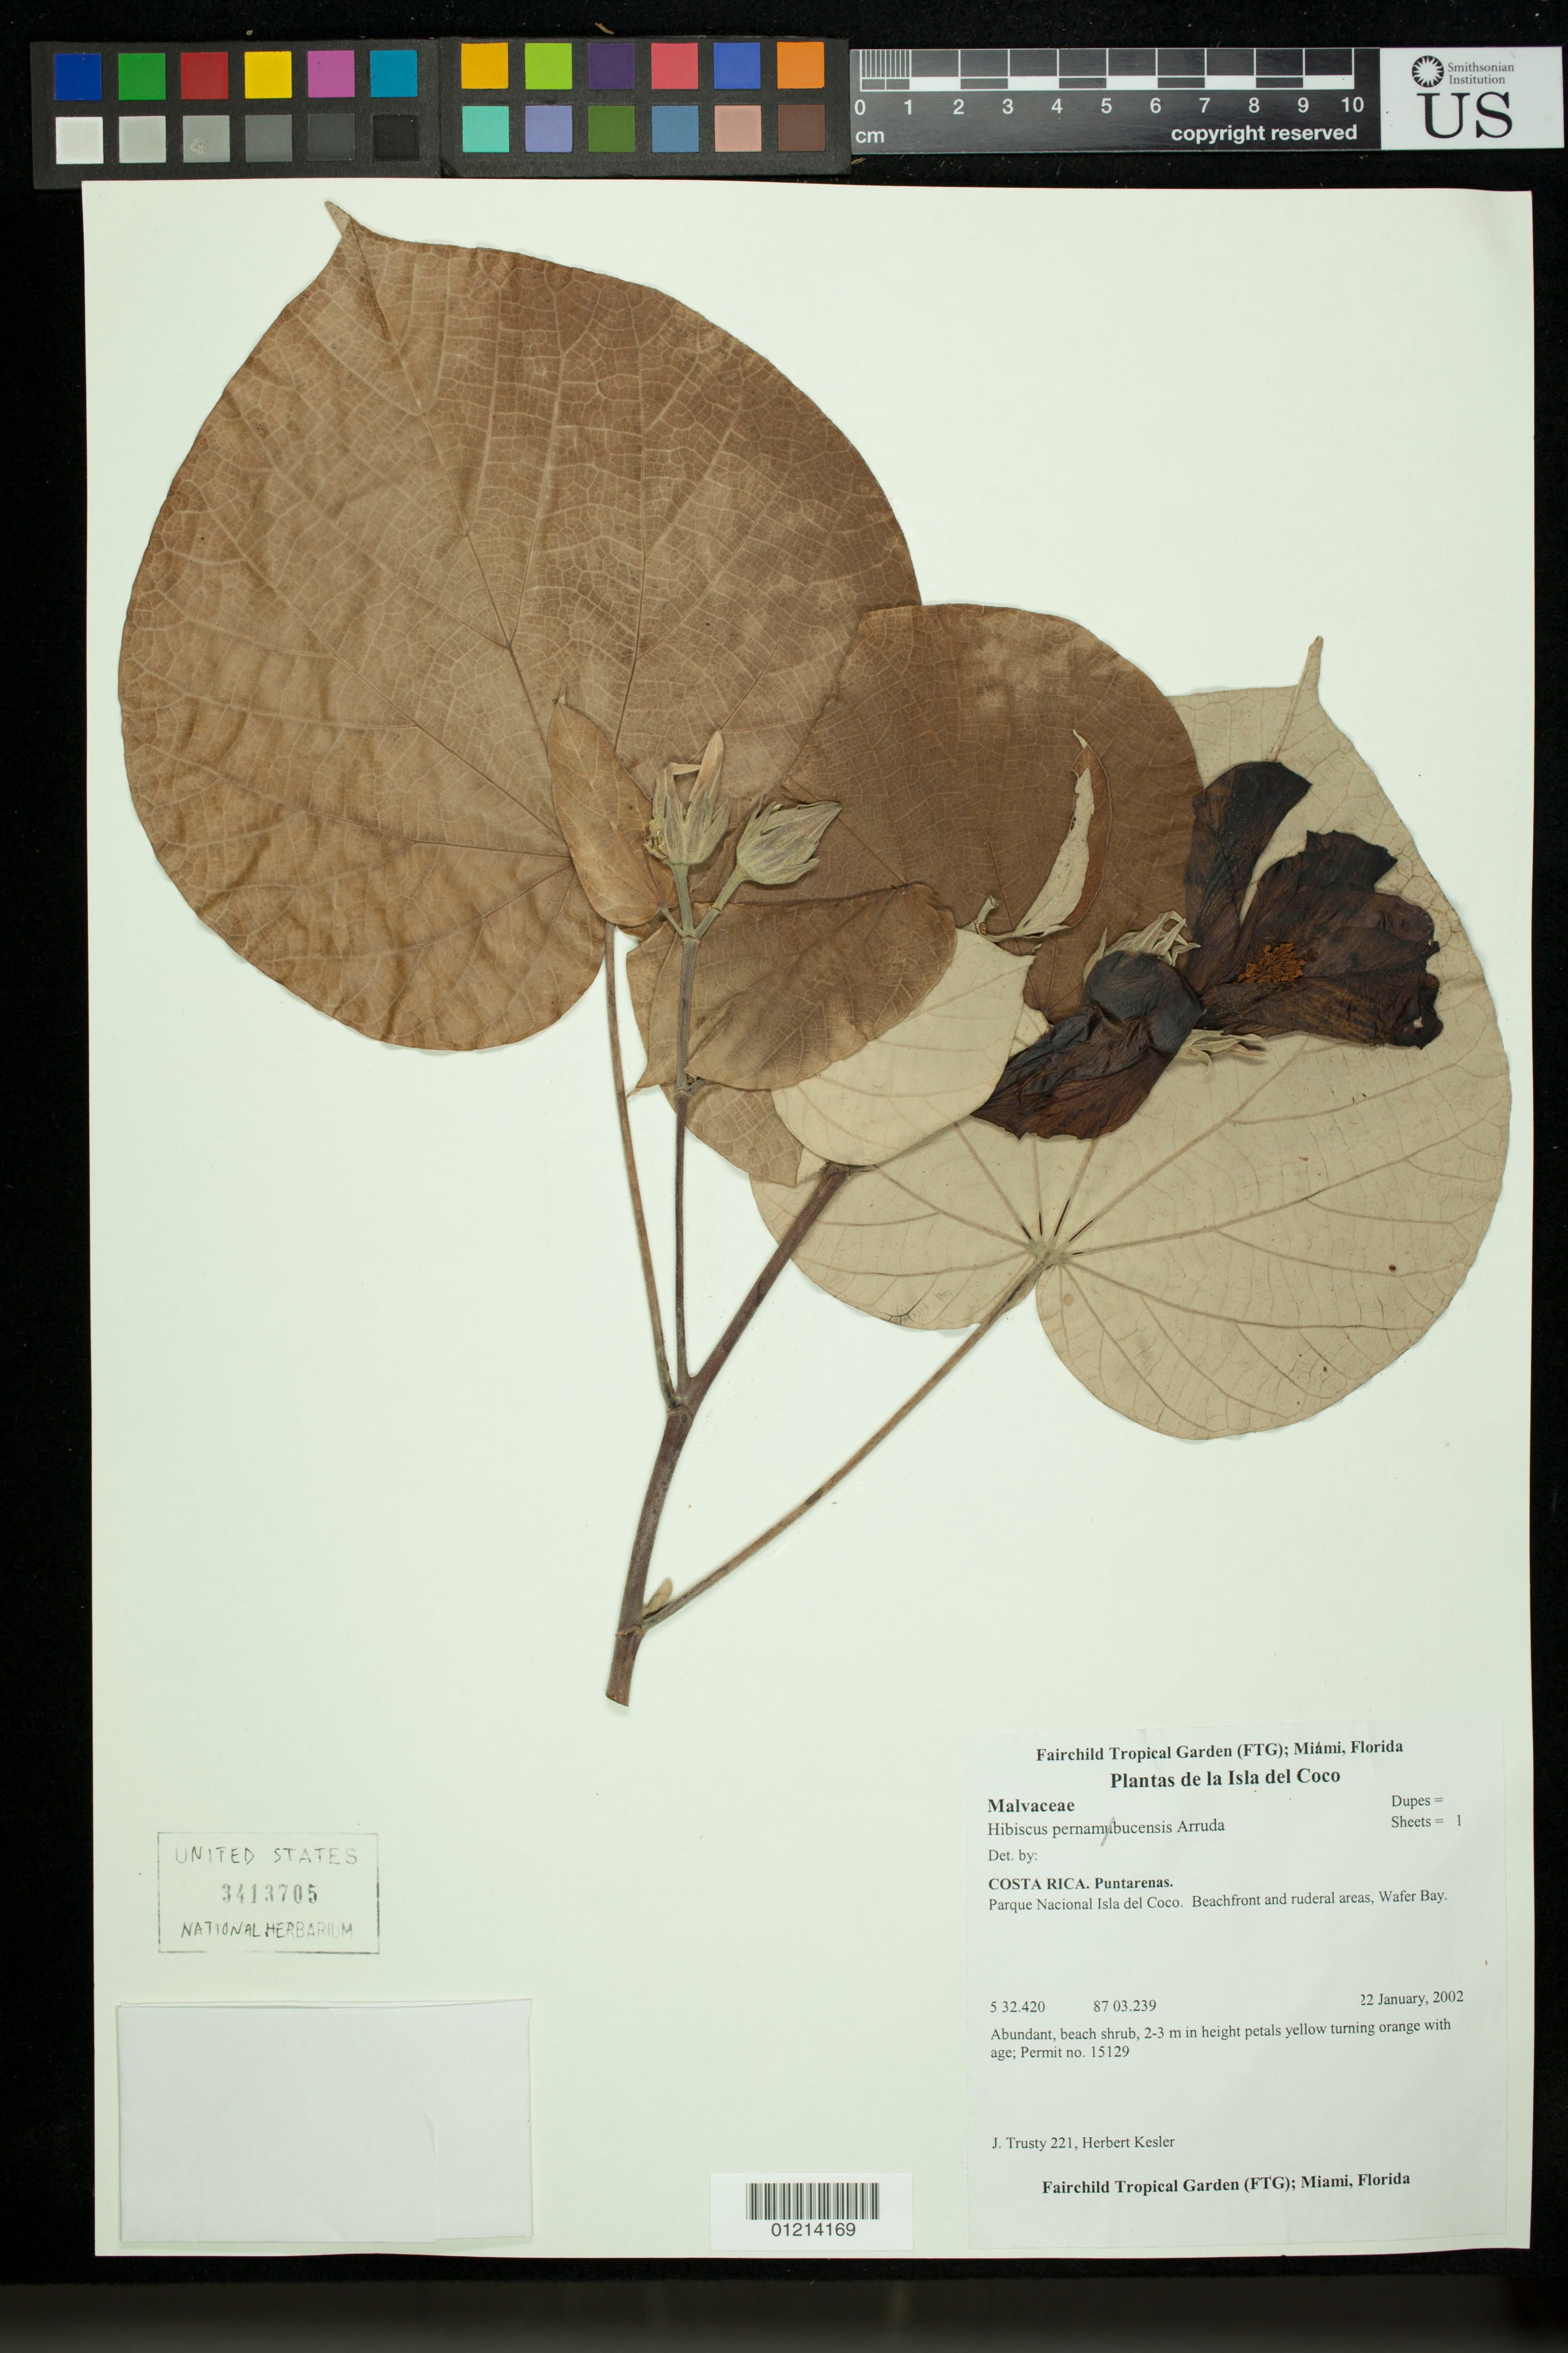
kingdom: Plantae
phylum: Tracheophyta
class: Magnoliopsida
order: Malvales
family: Malvaceae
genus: Talipariti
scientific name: Talipariti tiliaceum var. tiliaceum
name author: (L.) Fryxell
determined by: Dorr, Laurence J., Curator (BOT), Smithsonian Institution - National Museum of Natural History (UNITED STATES)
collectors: J. Trusty & H. Kesler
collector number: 221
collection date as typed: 22 Jan 2002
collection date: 2002-01-22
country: Costa Rica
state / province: Puntarenas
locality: Parque Nacional Isla del Coco. Beachfront and ruderal areas. Wafer Bay.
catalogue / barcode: US 3413705